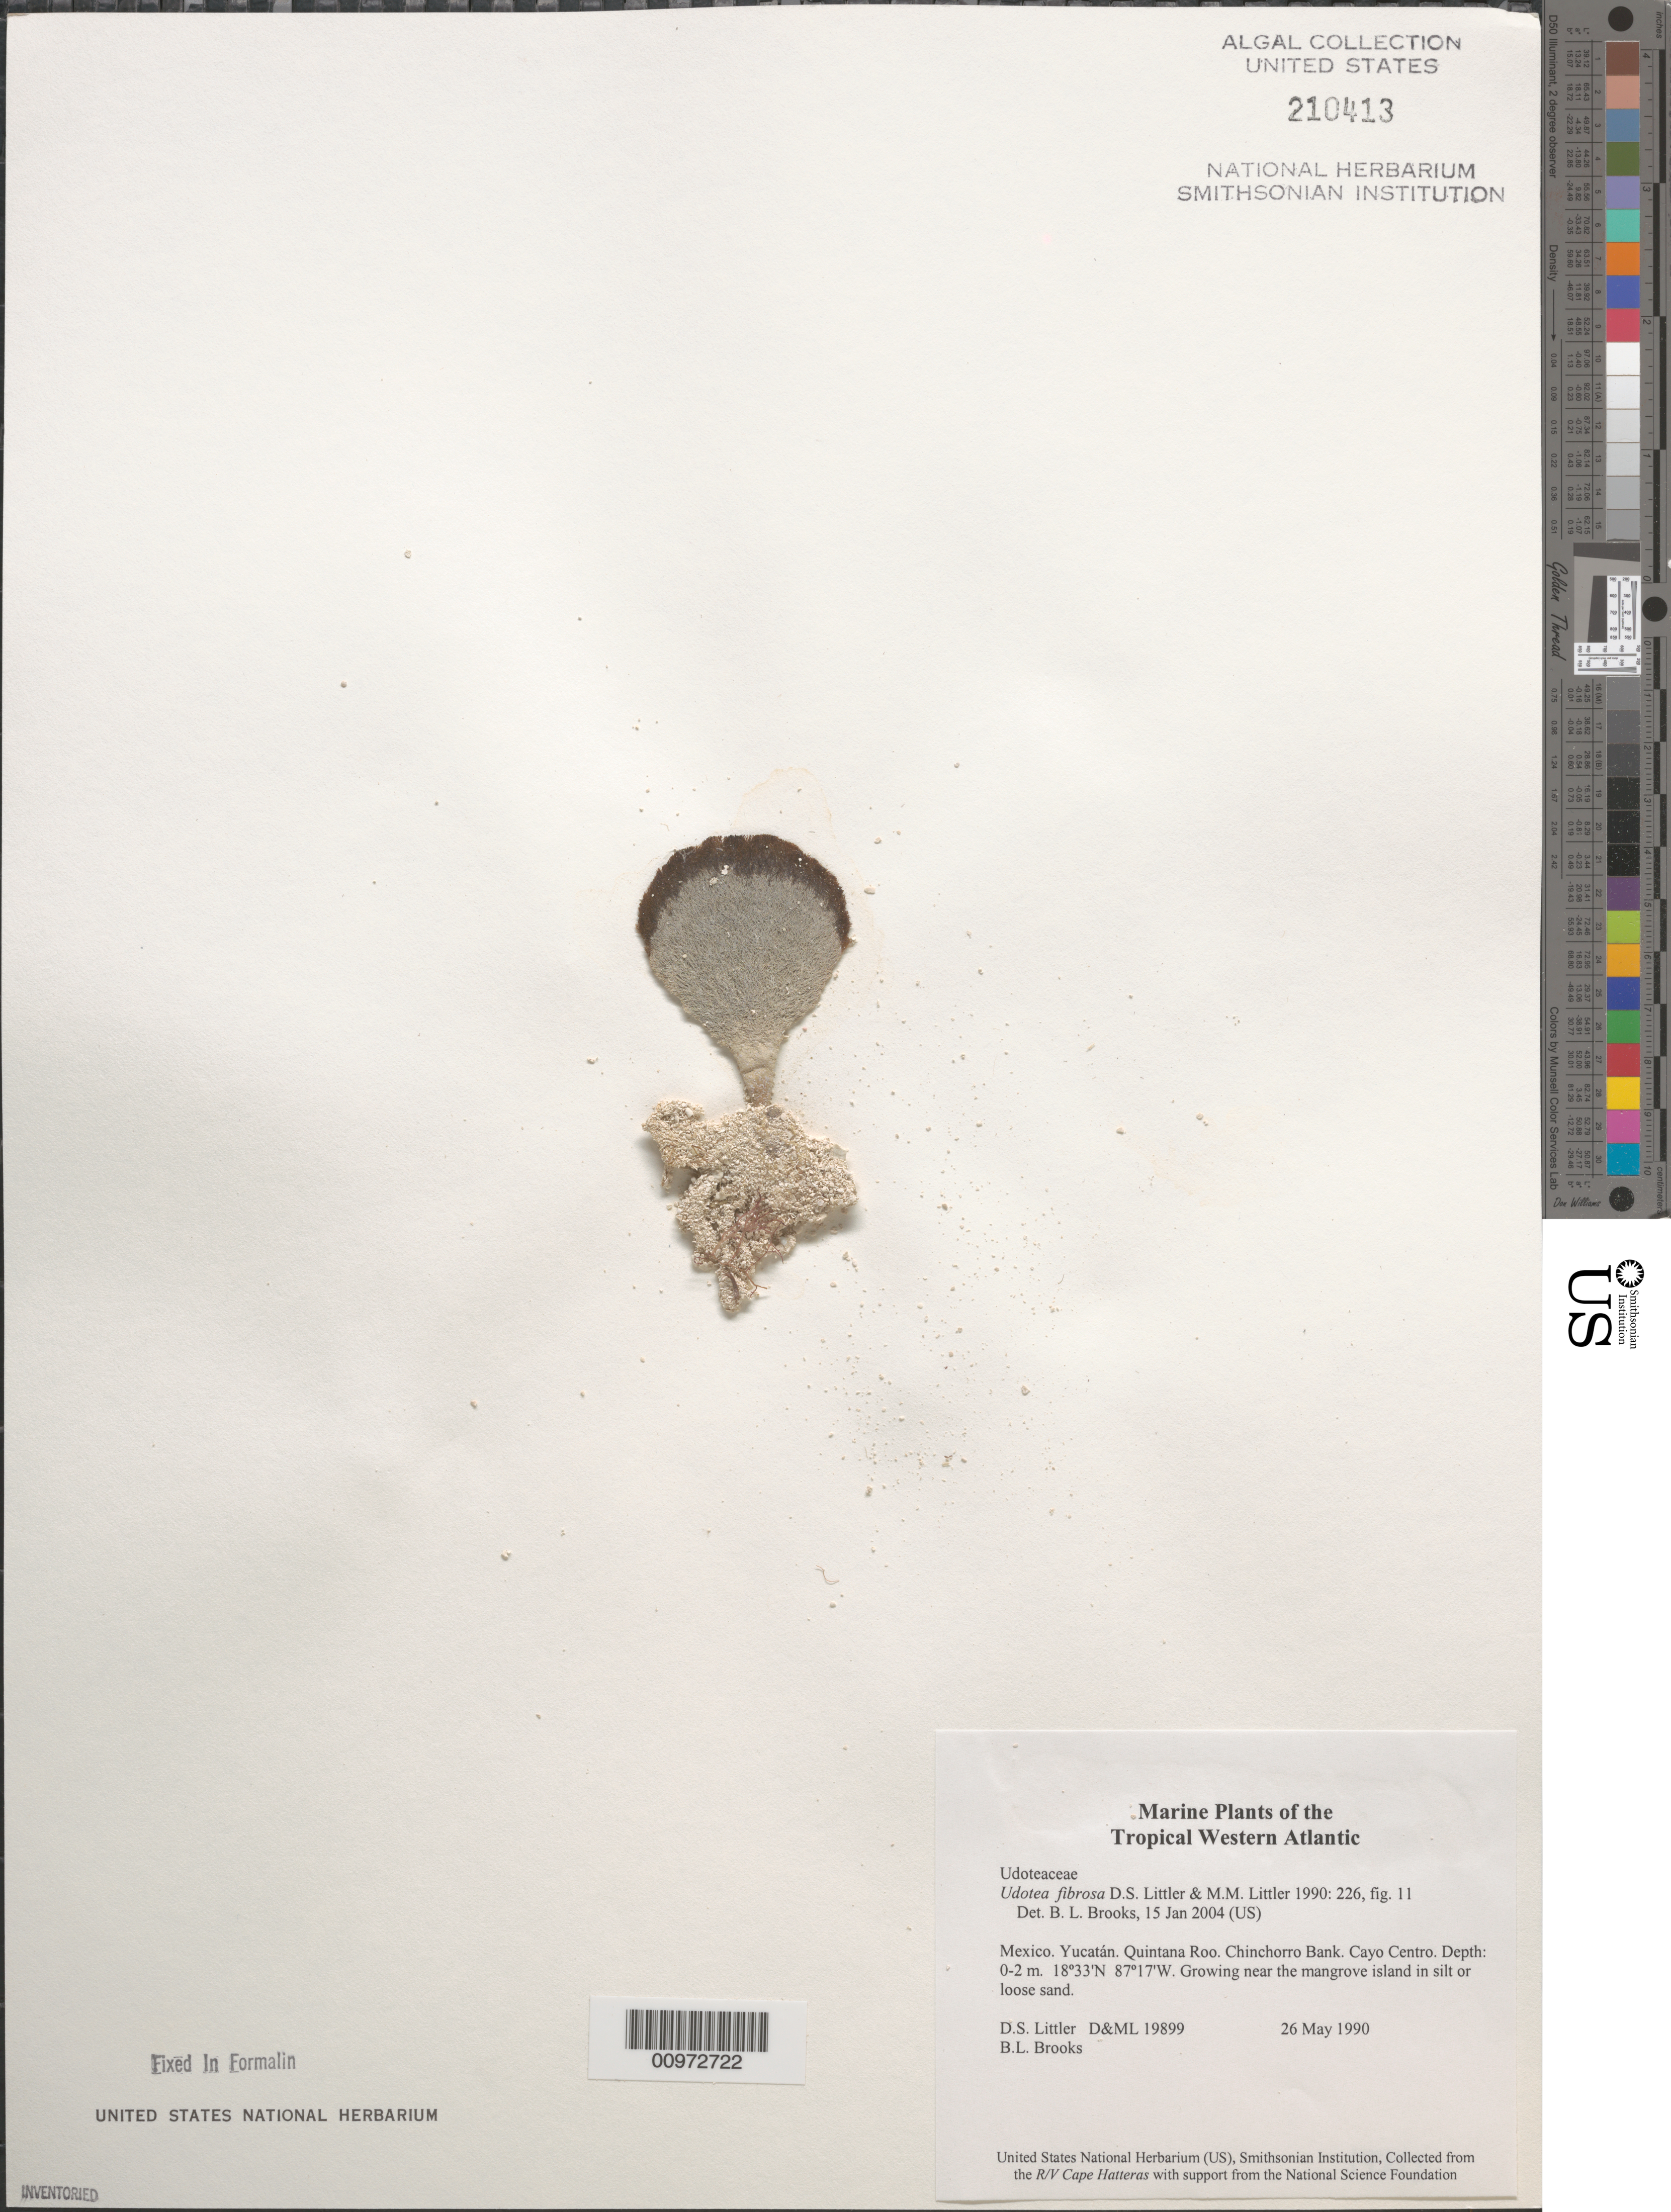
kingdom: Plantae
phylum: Chlorophyta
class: Ulvophyceae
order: Bryopsidales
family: Udoteaceae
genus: Udotea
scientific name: Udotea fibrosa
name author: D.S. Littler & Littler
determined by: Brooks, B. L., (BOT), Smithsonian Institution - National Museum of Natural History (UNITED STATES)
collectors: D. S. Littler & B. Brooks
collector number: D&ML 19899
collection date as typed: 26 May 1990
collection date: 1990-05-26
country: Mexico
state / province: Quintana Roo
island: Cayo Centro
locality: Chinchorro Bank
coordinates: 18 33' N, 87 17' W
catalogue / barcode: US 210413